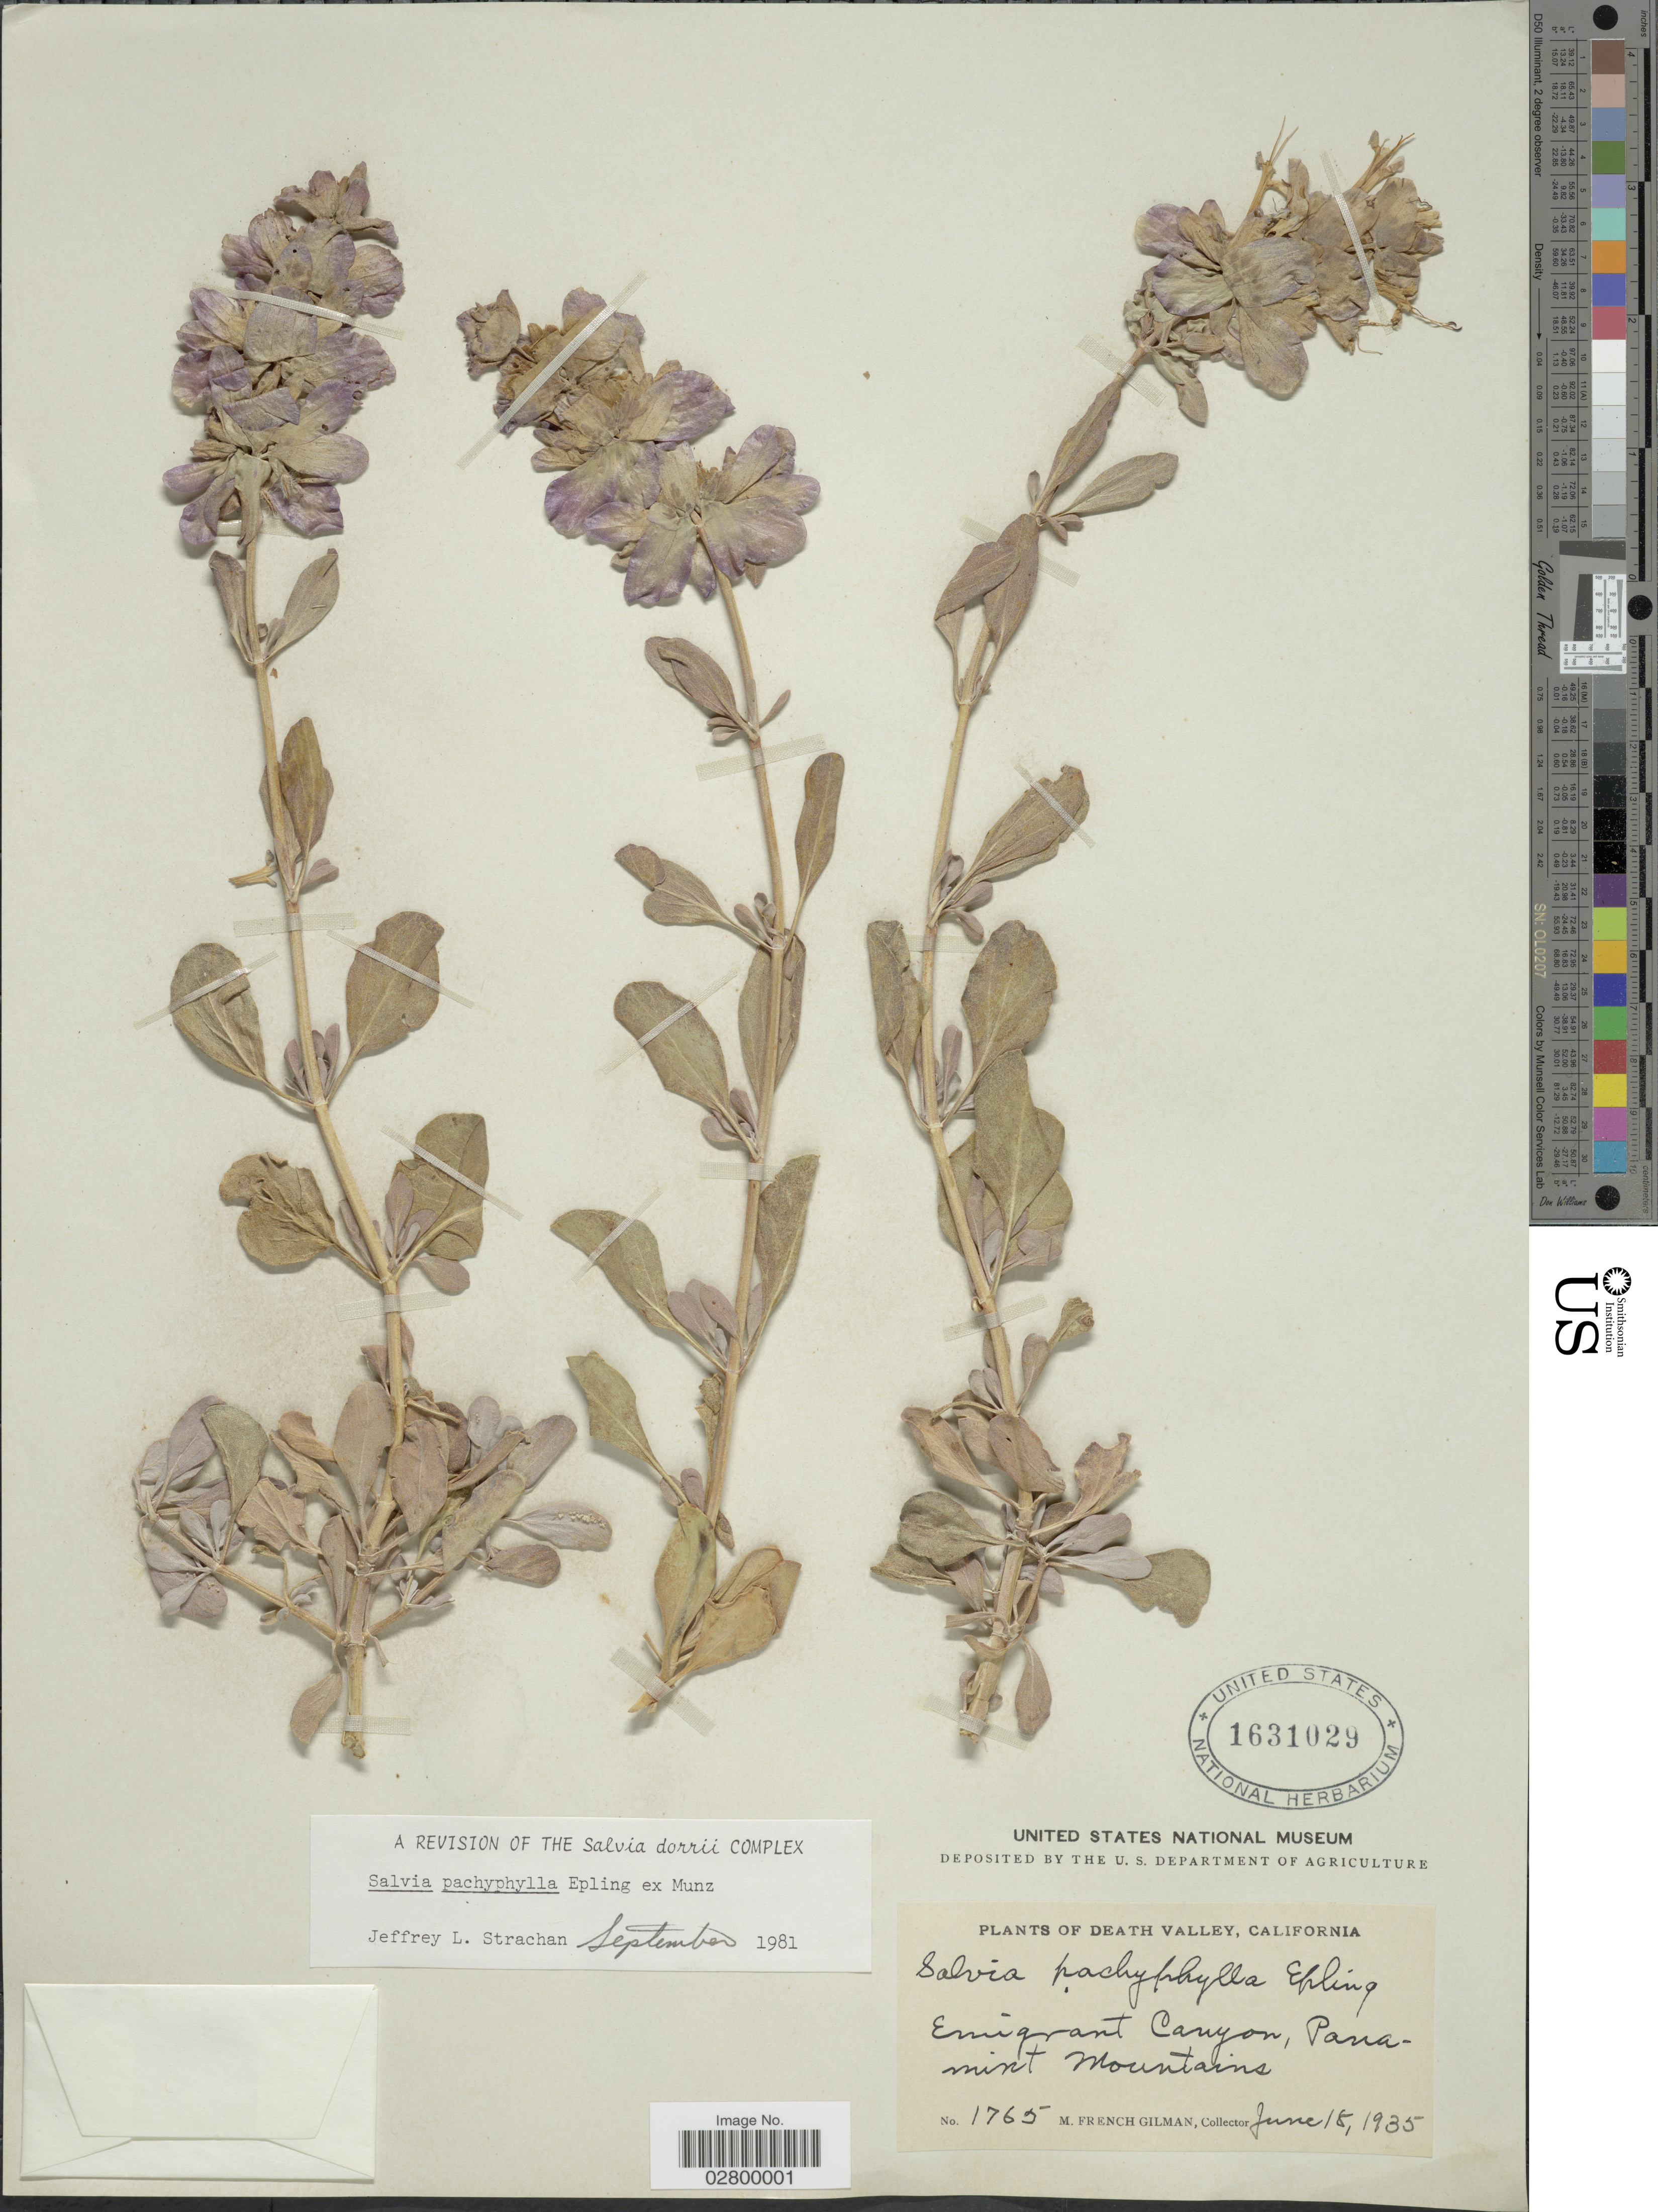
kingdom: Plantae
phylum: Tracheophyta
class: Magnoliopsida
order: Lamiales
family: Lamiaceae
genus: Salvia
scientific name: Salvia pachyphylla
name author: Epling ex Munz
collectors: M. F. Gilman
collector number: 1765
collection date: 1935-06-18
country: United States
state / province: California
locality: Death Valley. Emigrant Canyon, Panamint Mountains.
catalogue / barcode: US 1631029